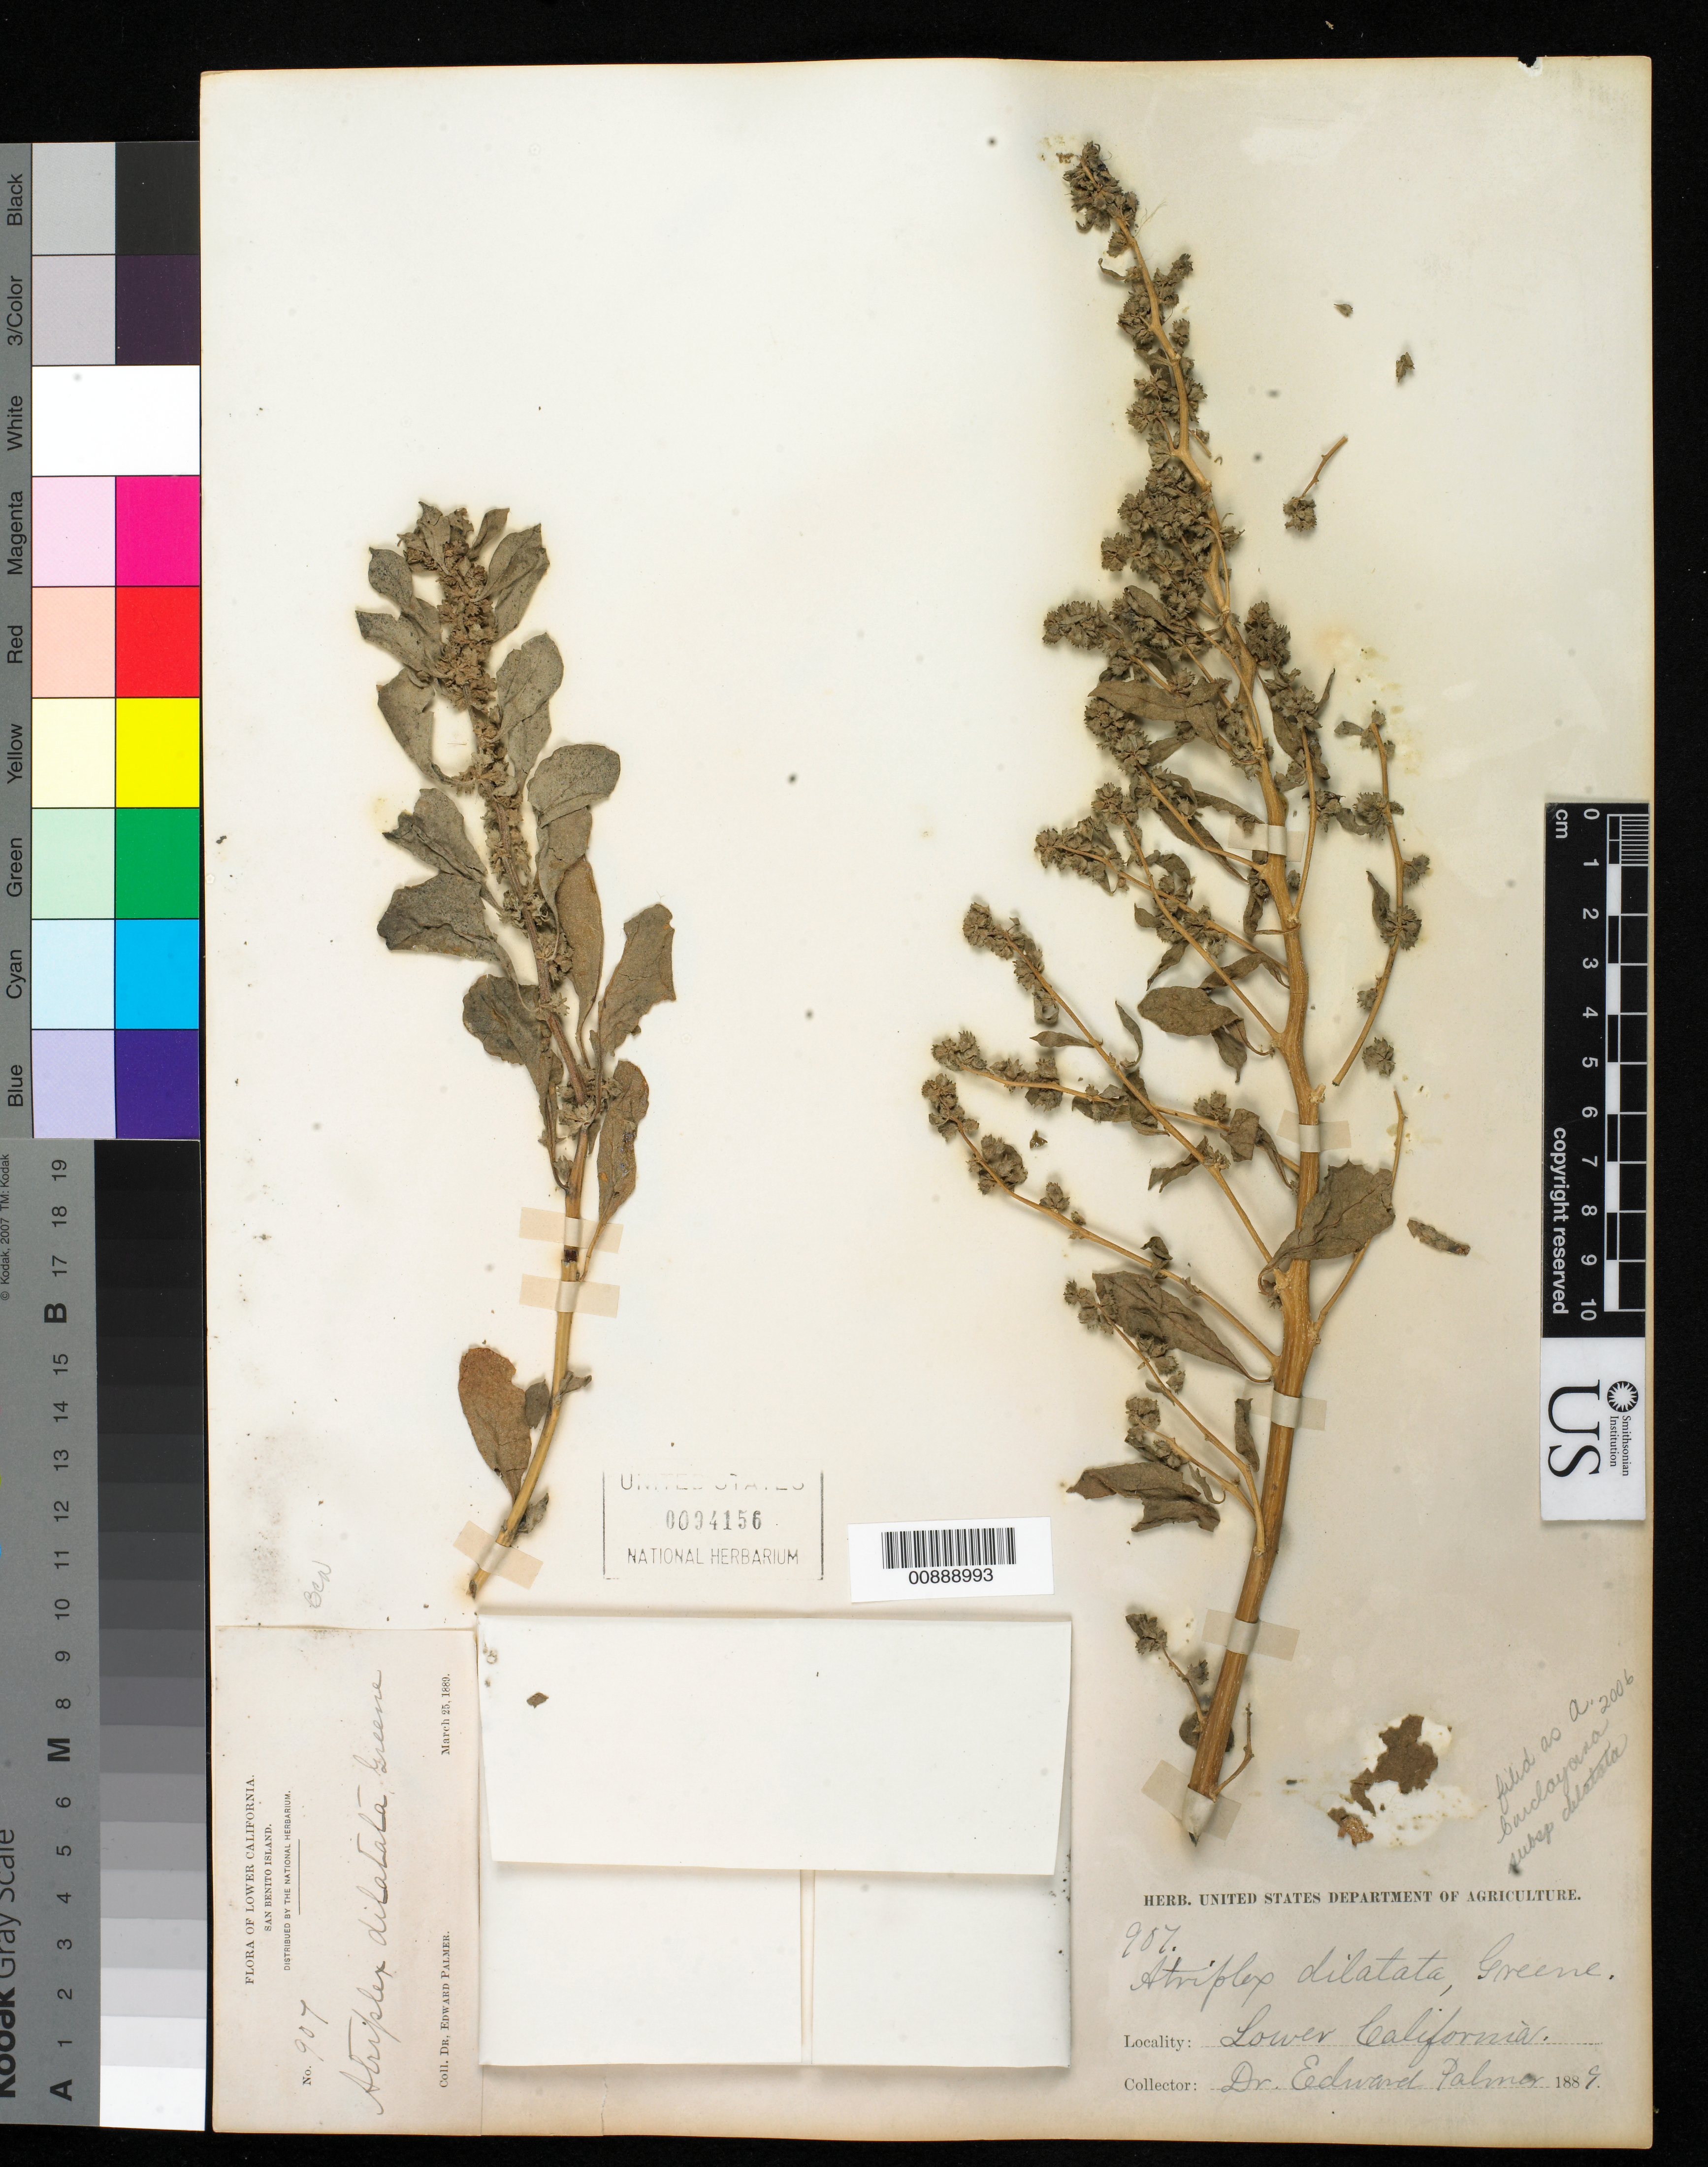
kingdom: Plantae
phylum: Tracheophyta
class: Magnoliopsida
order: Caryophyllales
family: Amaranthaceae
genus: Atriplex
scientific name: Atriplex barclayana subsp. dilatata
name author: (Greene) H.M. Hall & Clem.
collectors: E. Palmer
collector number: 907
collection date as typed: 25 Mar 1889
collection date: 1889-03-25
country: Mexico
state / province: Baja California Norte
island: San Benito I.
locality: San Benito Island, Baja California.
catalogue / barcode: US 94156